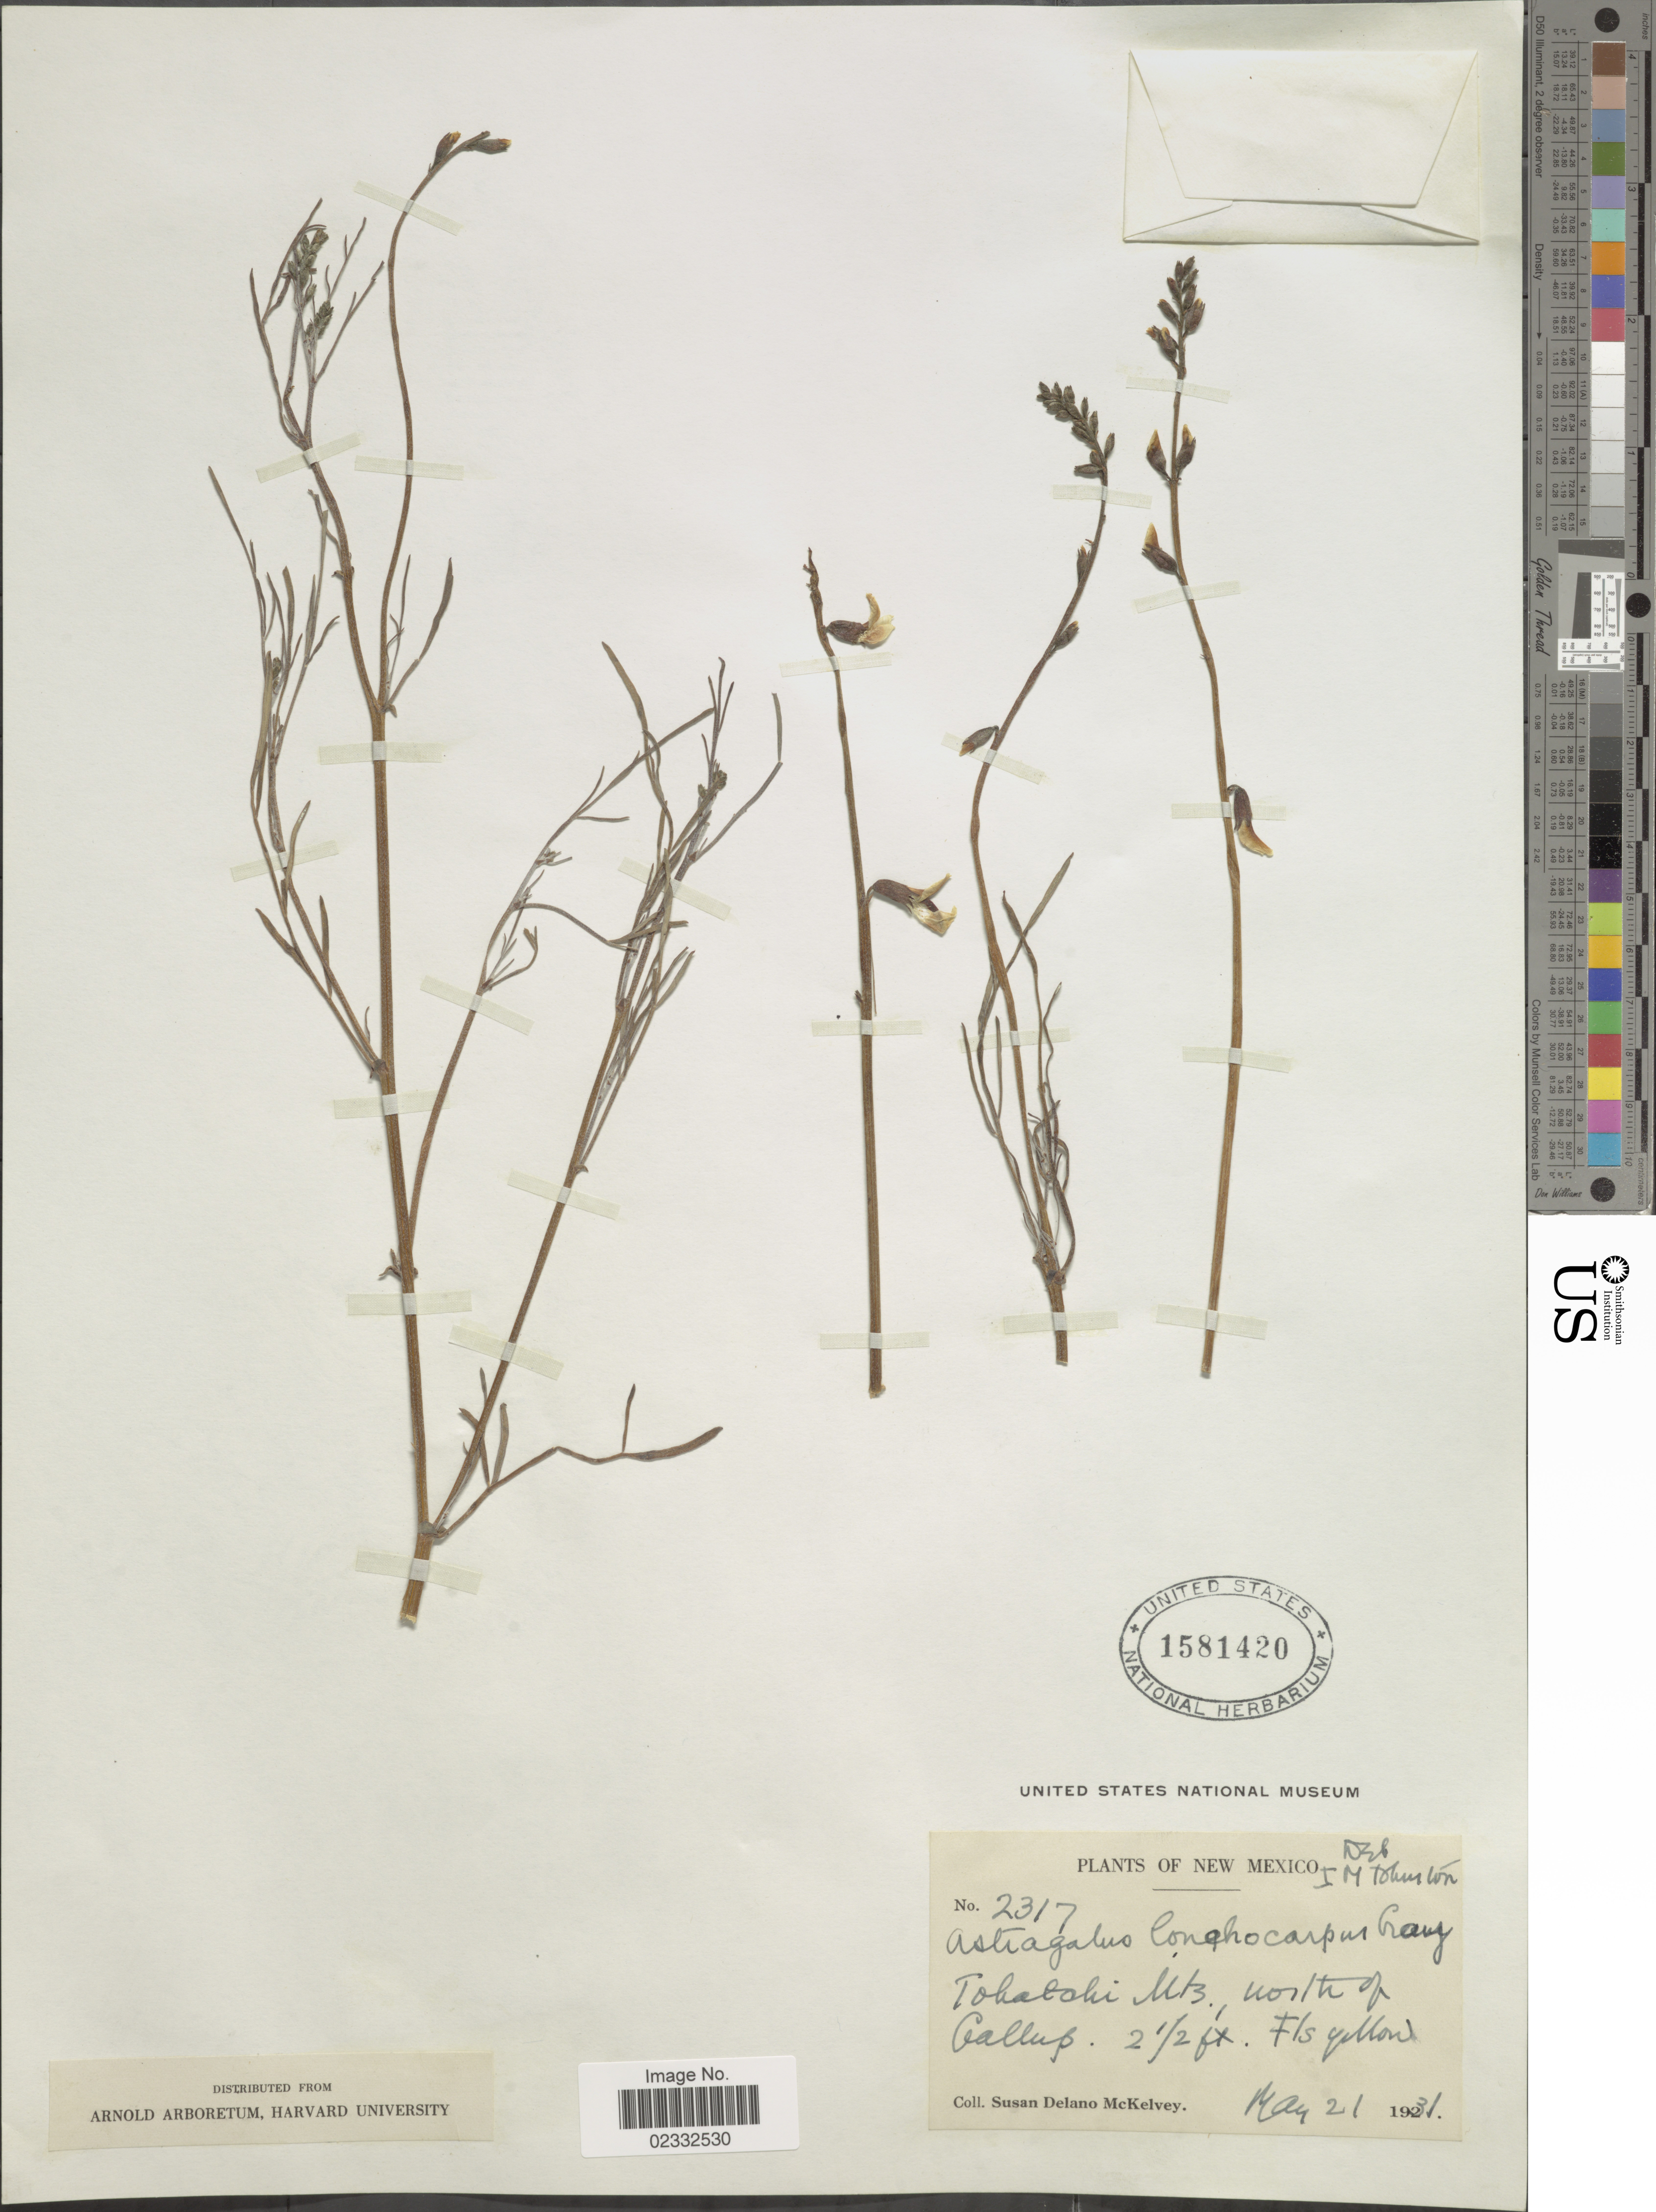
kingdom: Plantae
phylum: Tracheophyta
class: Magnoliopsida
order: Fabales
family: Fabaceae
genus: Astragalus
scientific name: Astragalus lonchocarpus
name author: Torr.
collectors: S. A. McKelvey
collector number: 2317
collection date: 1931-05-21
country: United States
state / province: New Mexico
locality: Tohatchi Mts., north of Gallup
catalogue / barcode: US 1581420